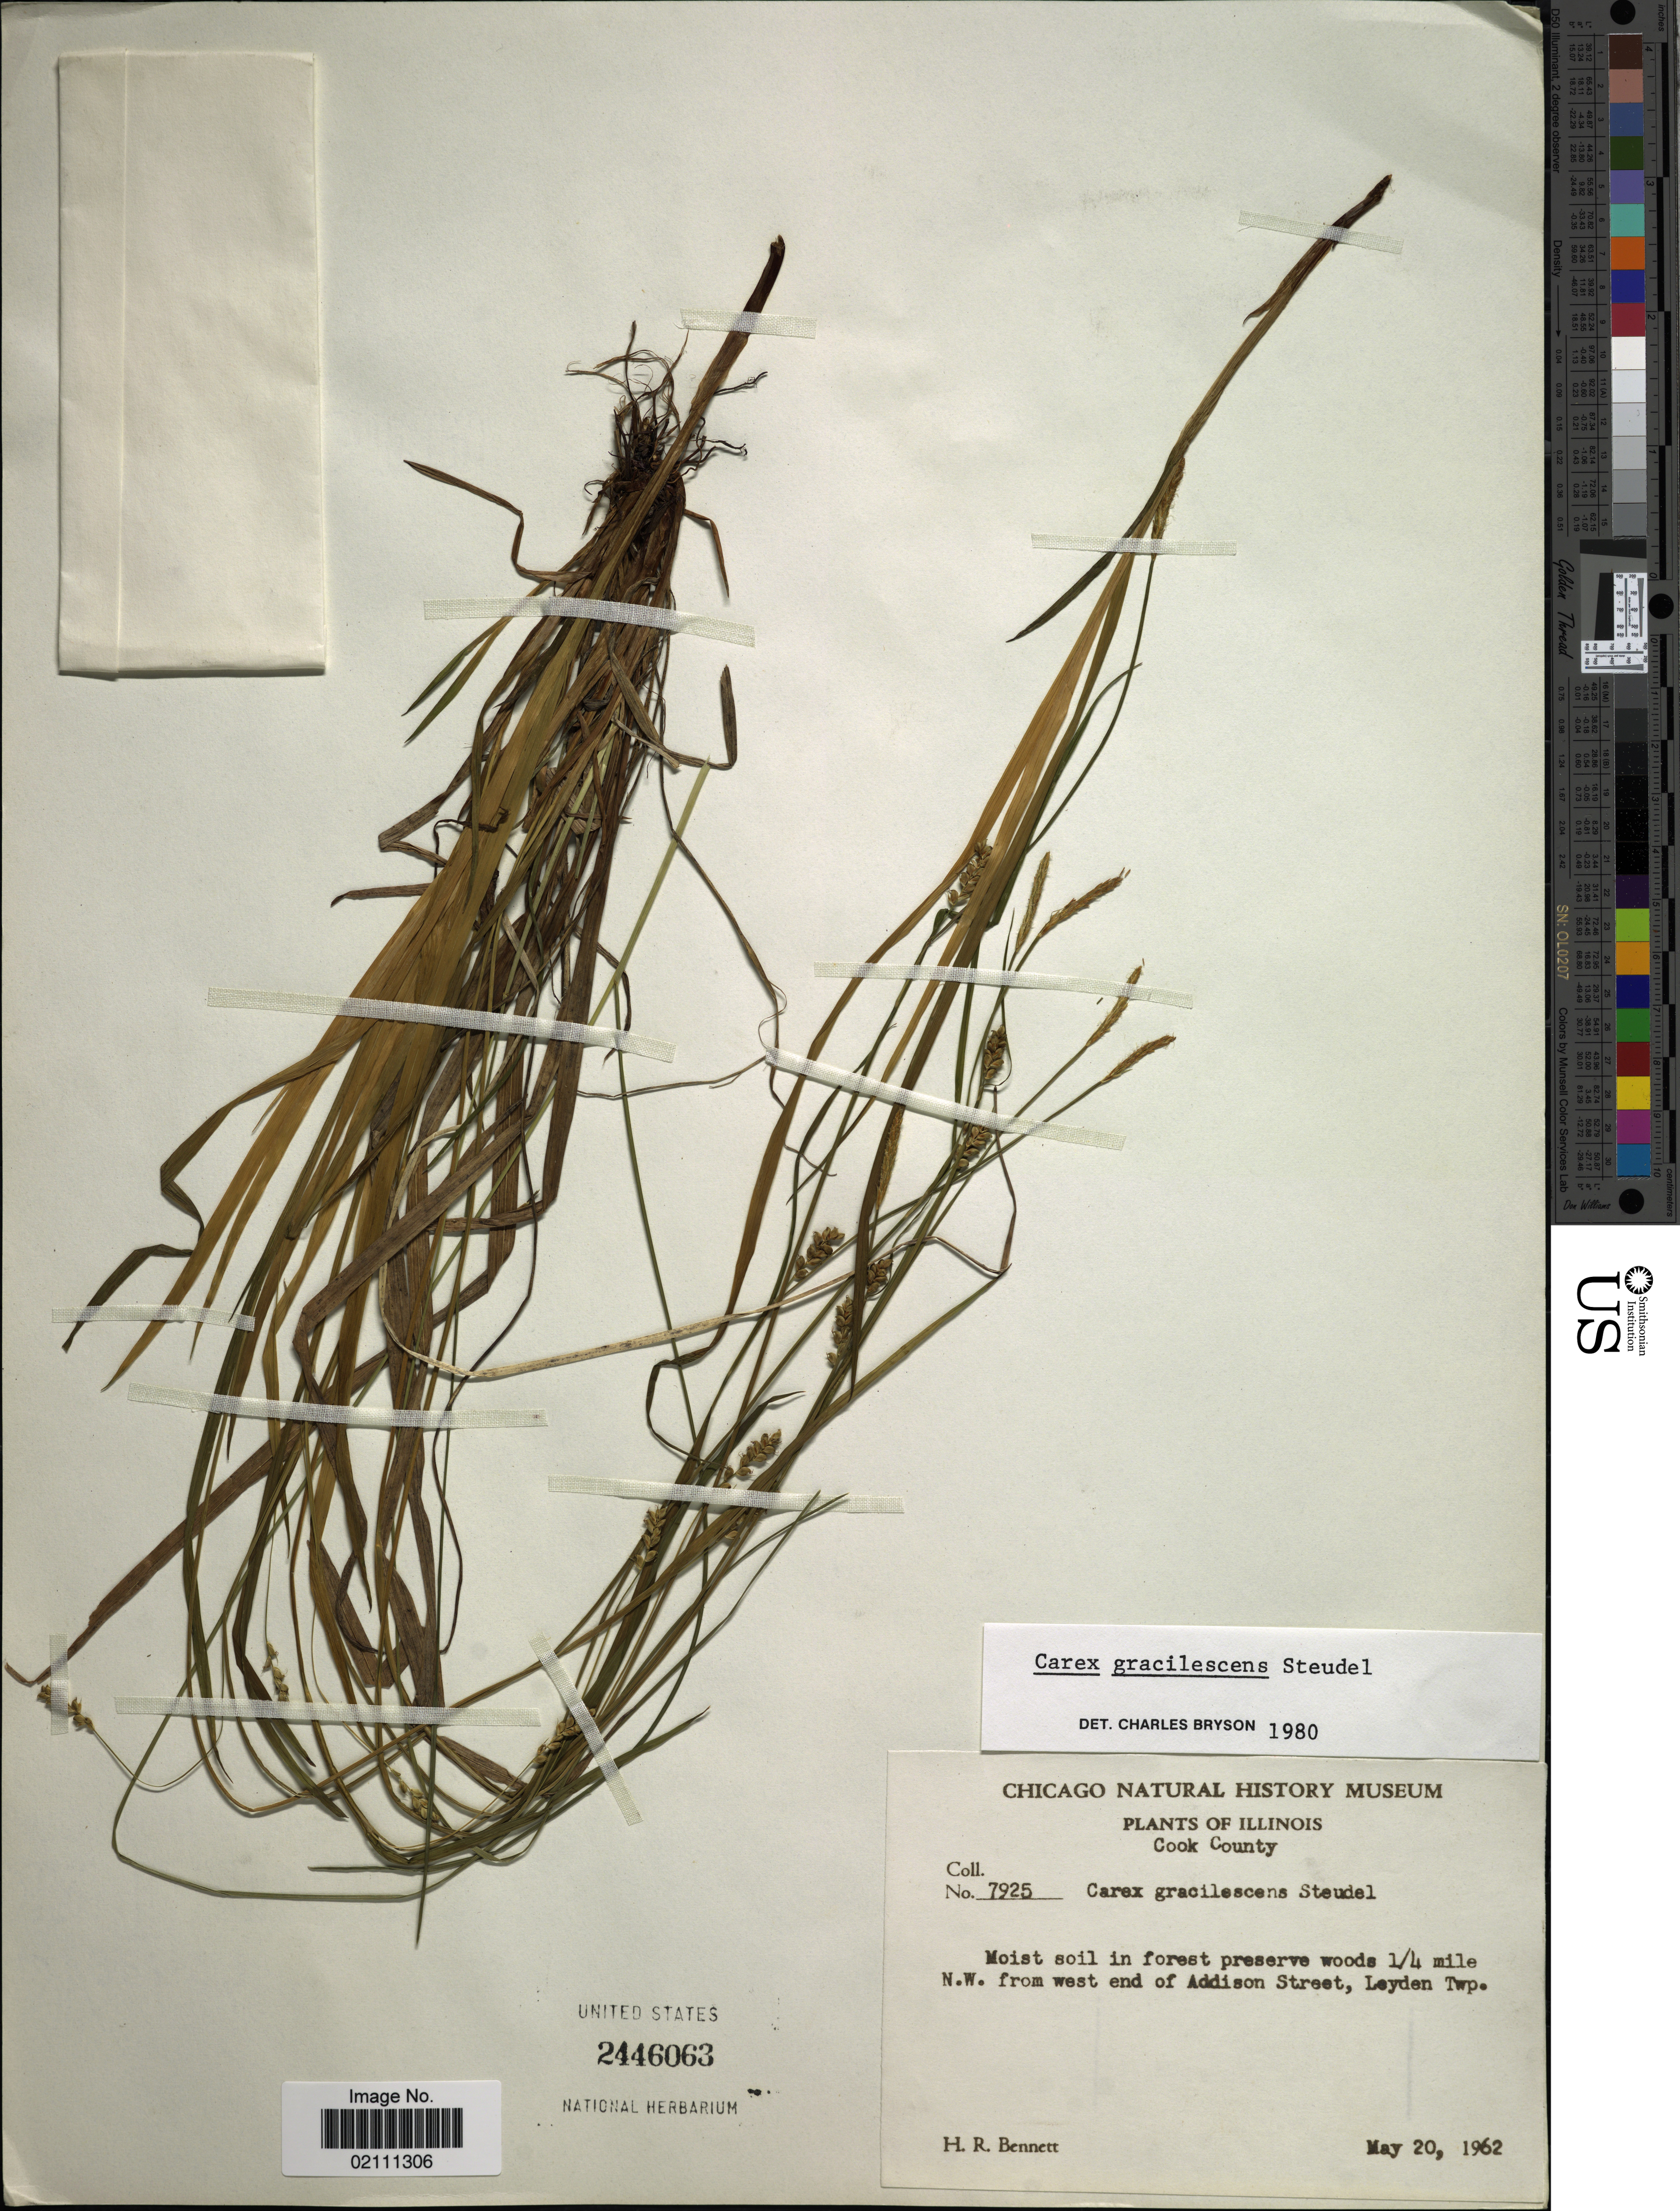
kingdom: Plantae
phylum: Tracheophyta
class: Liliopsida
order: Poales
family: Cyperaceae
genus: Carex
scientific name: Carex gracilescens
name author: Steud.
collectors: H. R. Bennett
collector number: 7925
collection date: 1962-05-20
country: United States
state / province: Illinois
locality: Cook County, moist soil in forest preserve woods 1/4 mile N.W. from west end of Addison Street, Leyden Twp.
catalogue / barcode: US 2446063